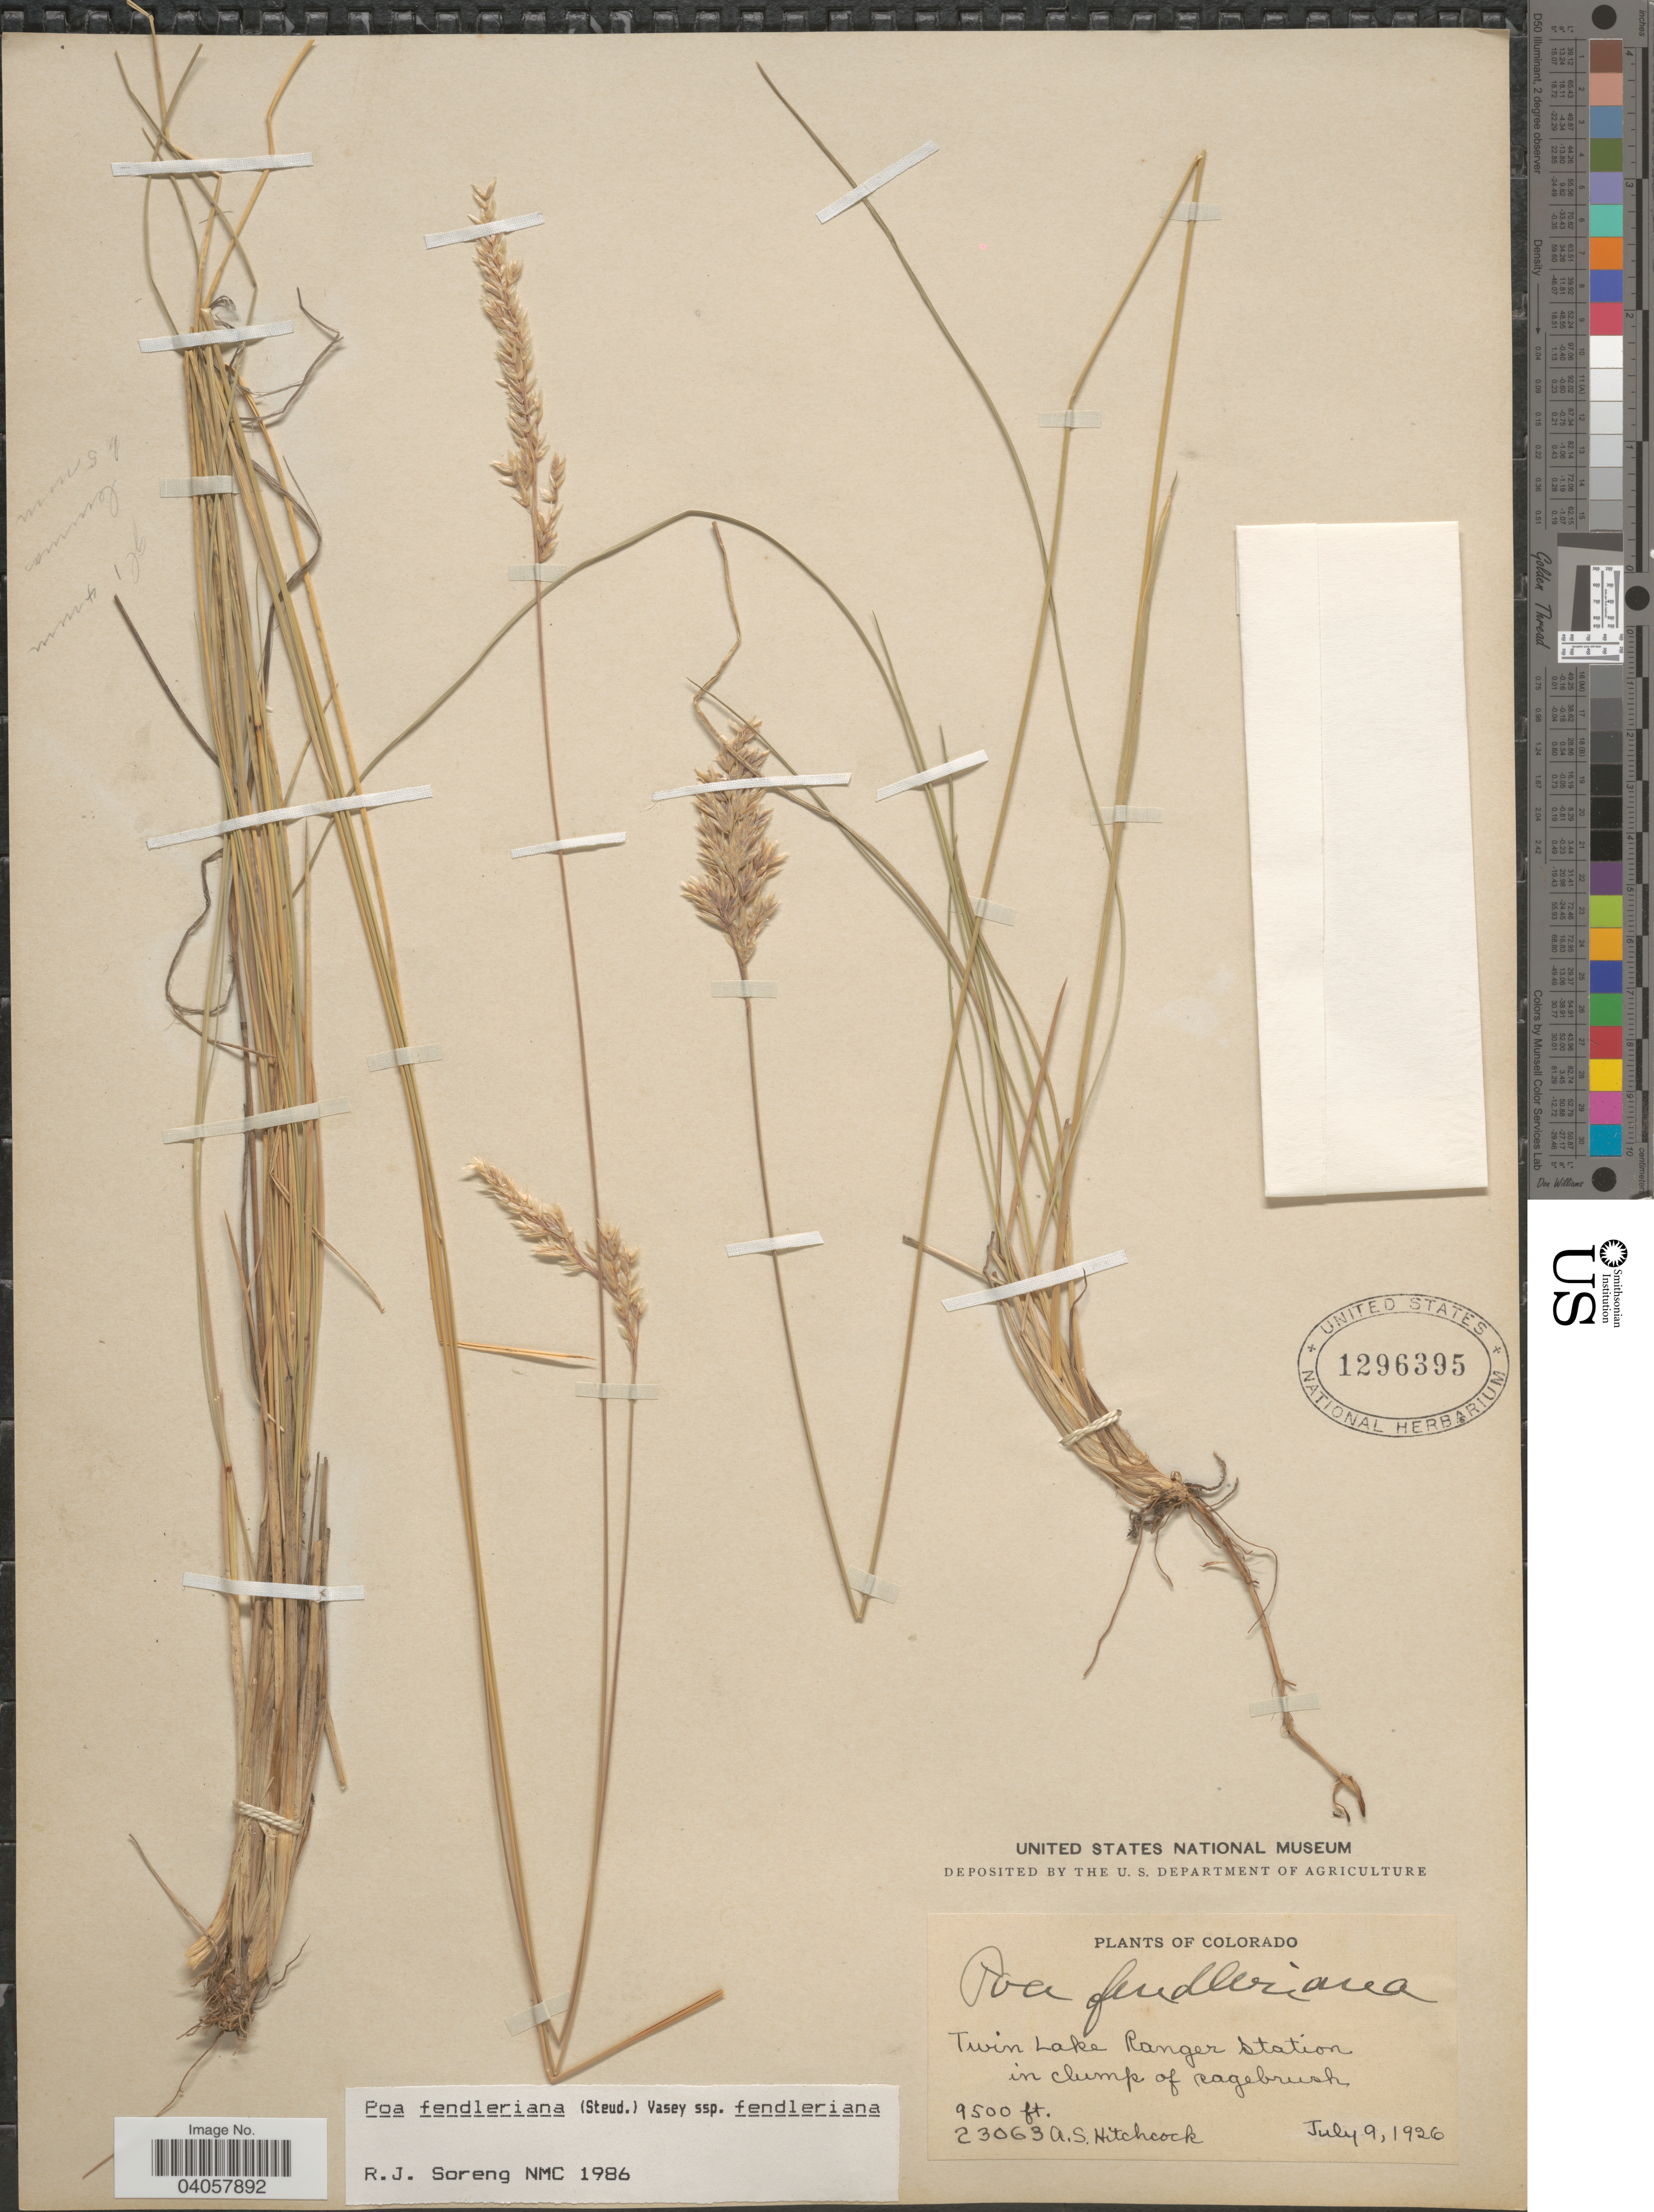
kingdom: Plantae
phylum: Tracheophyta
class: Liliopsida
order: Poales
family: Poaceae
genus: Poa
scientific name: Poa fendleriana subsp. fendleriana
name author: (Steud.) Vasey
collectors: A. S. Hitchcock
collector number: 23063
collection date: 1926-07-09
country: United States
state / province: Colorado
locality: Twin Lake Ranger Station in clump of sagebrush.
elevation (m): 2896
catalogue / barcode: US 1296395